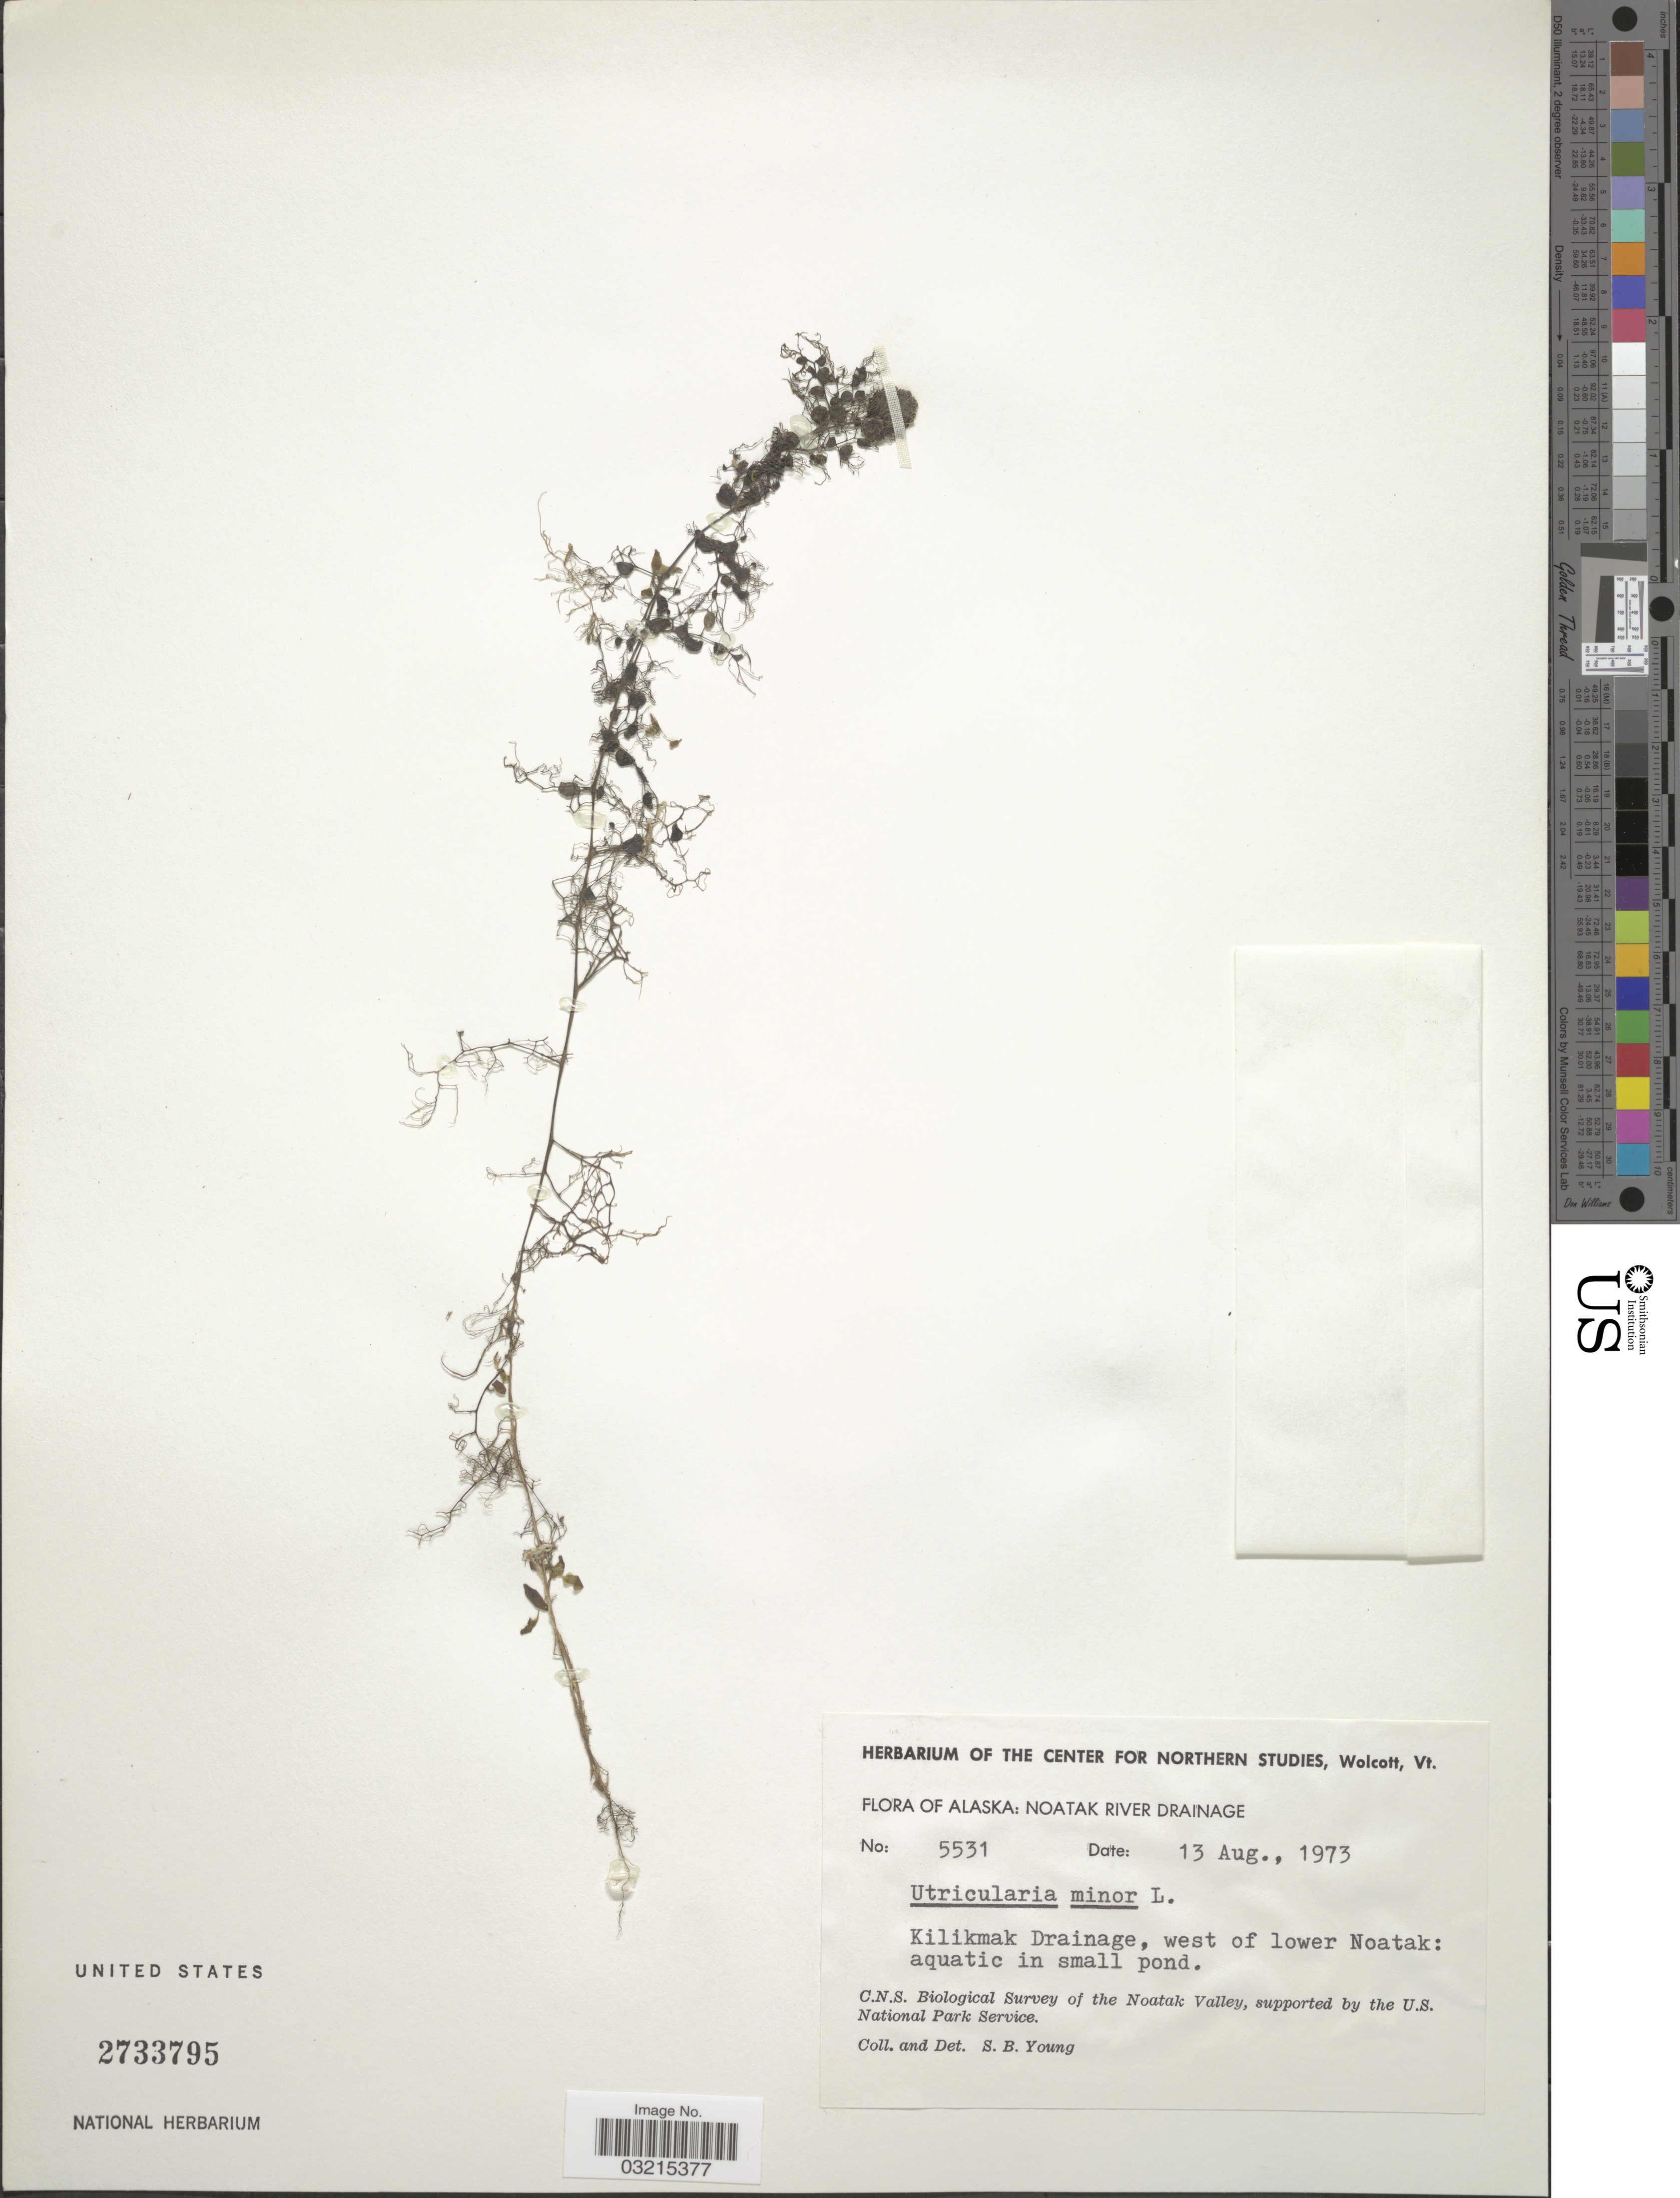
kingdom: Plantae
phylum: Tracheophyta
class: Magnoliopsida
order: Lamiales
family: Lentibulariaceae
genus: Utricularia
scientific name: Utricularia minor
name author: L.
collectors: S. Young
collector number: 5531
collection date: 1973-08-13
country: United States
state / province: Alaska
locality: Noatak River Drainage. Kilimak Drainage, west of lower Noatak.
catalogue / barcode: US 2733795